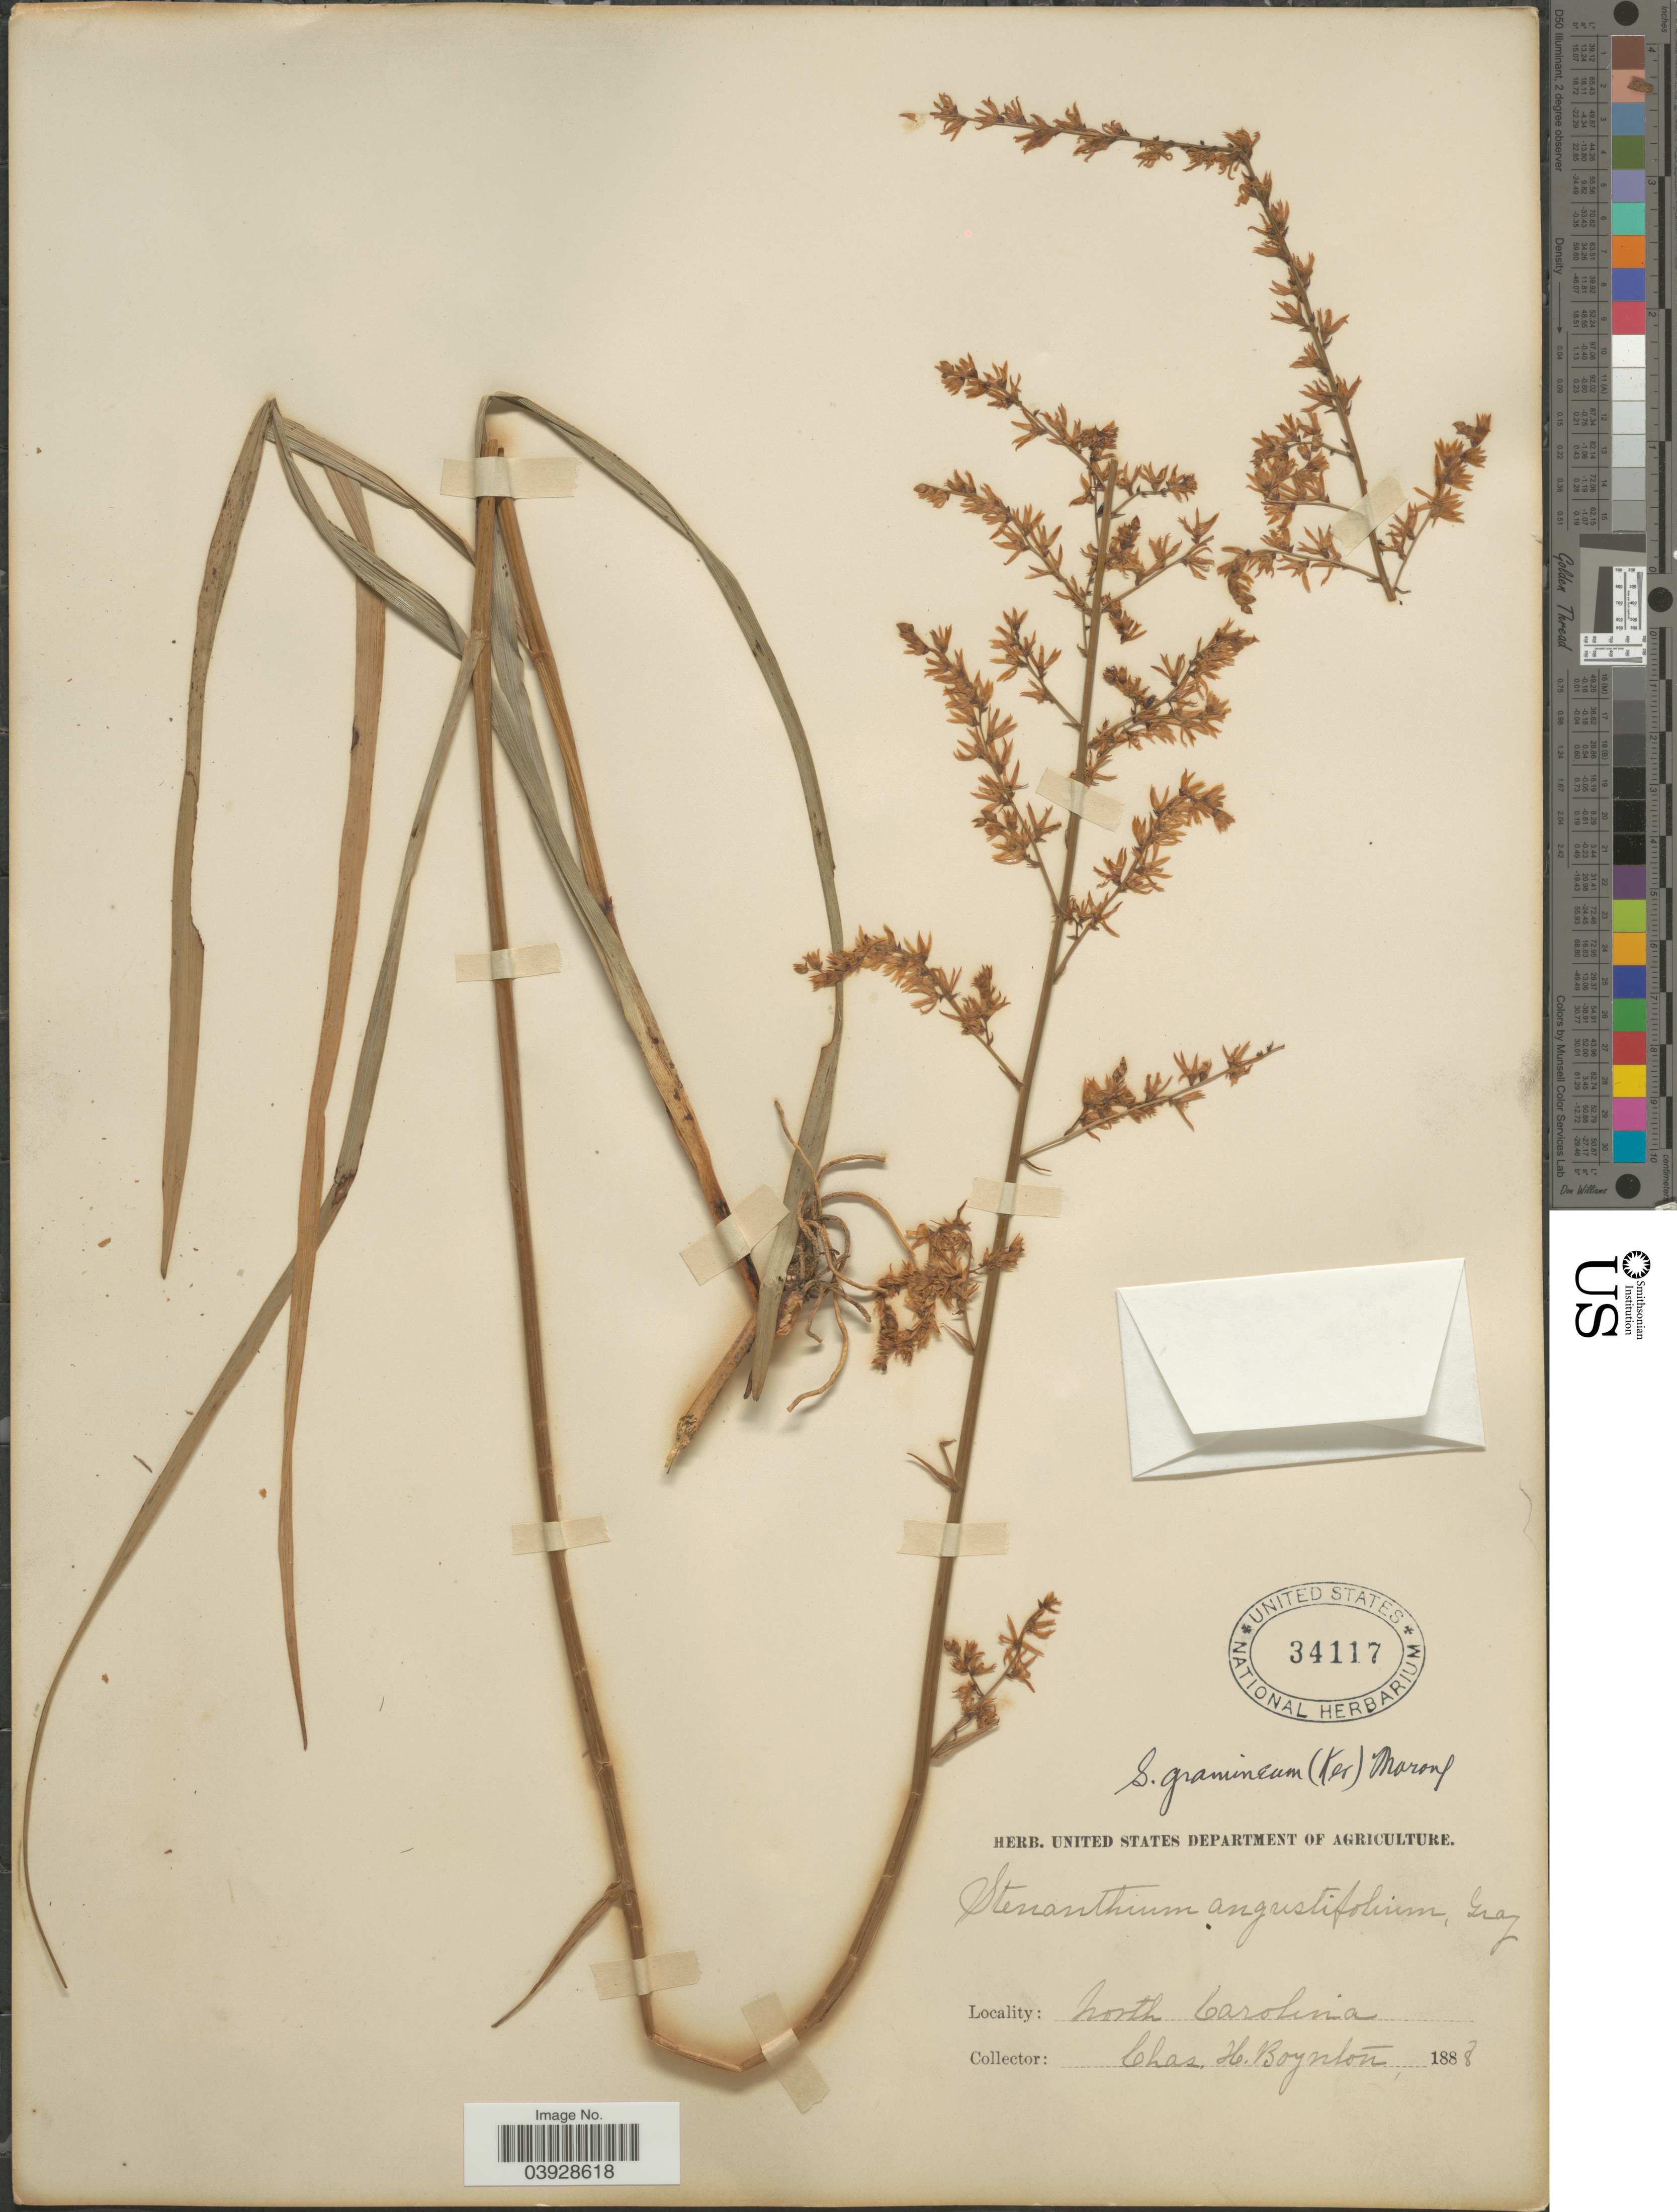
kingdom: Plantae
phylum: Tracheophyta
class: Liliopsida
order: Liliales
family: Melanthiaceae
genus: Stenanthium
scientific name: Stenanthium gramineum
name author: (Ker Gawl.) Morong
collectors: C. Boynton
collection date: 1888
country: United States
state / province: North Carolina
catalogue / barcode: US 34117